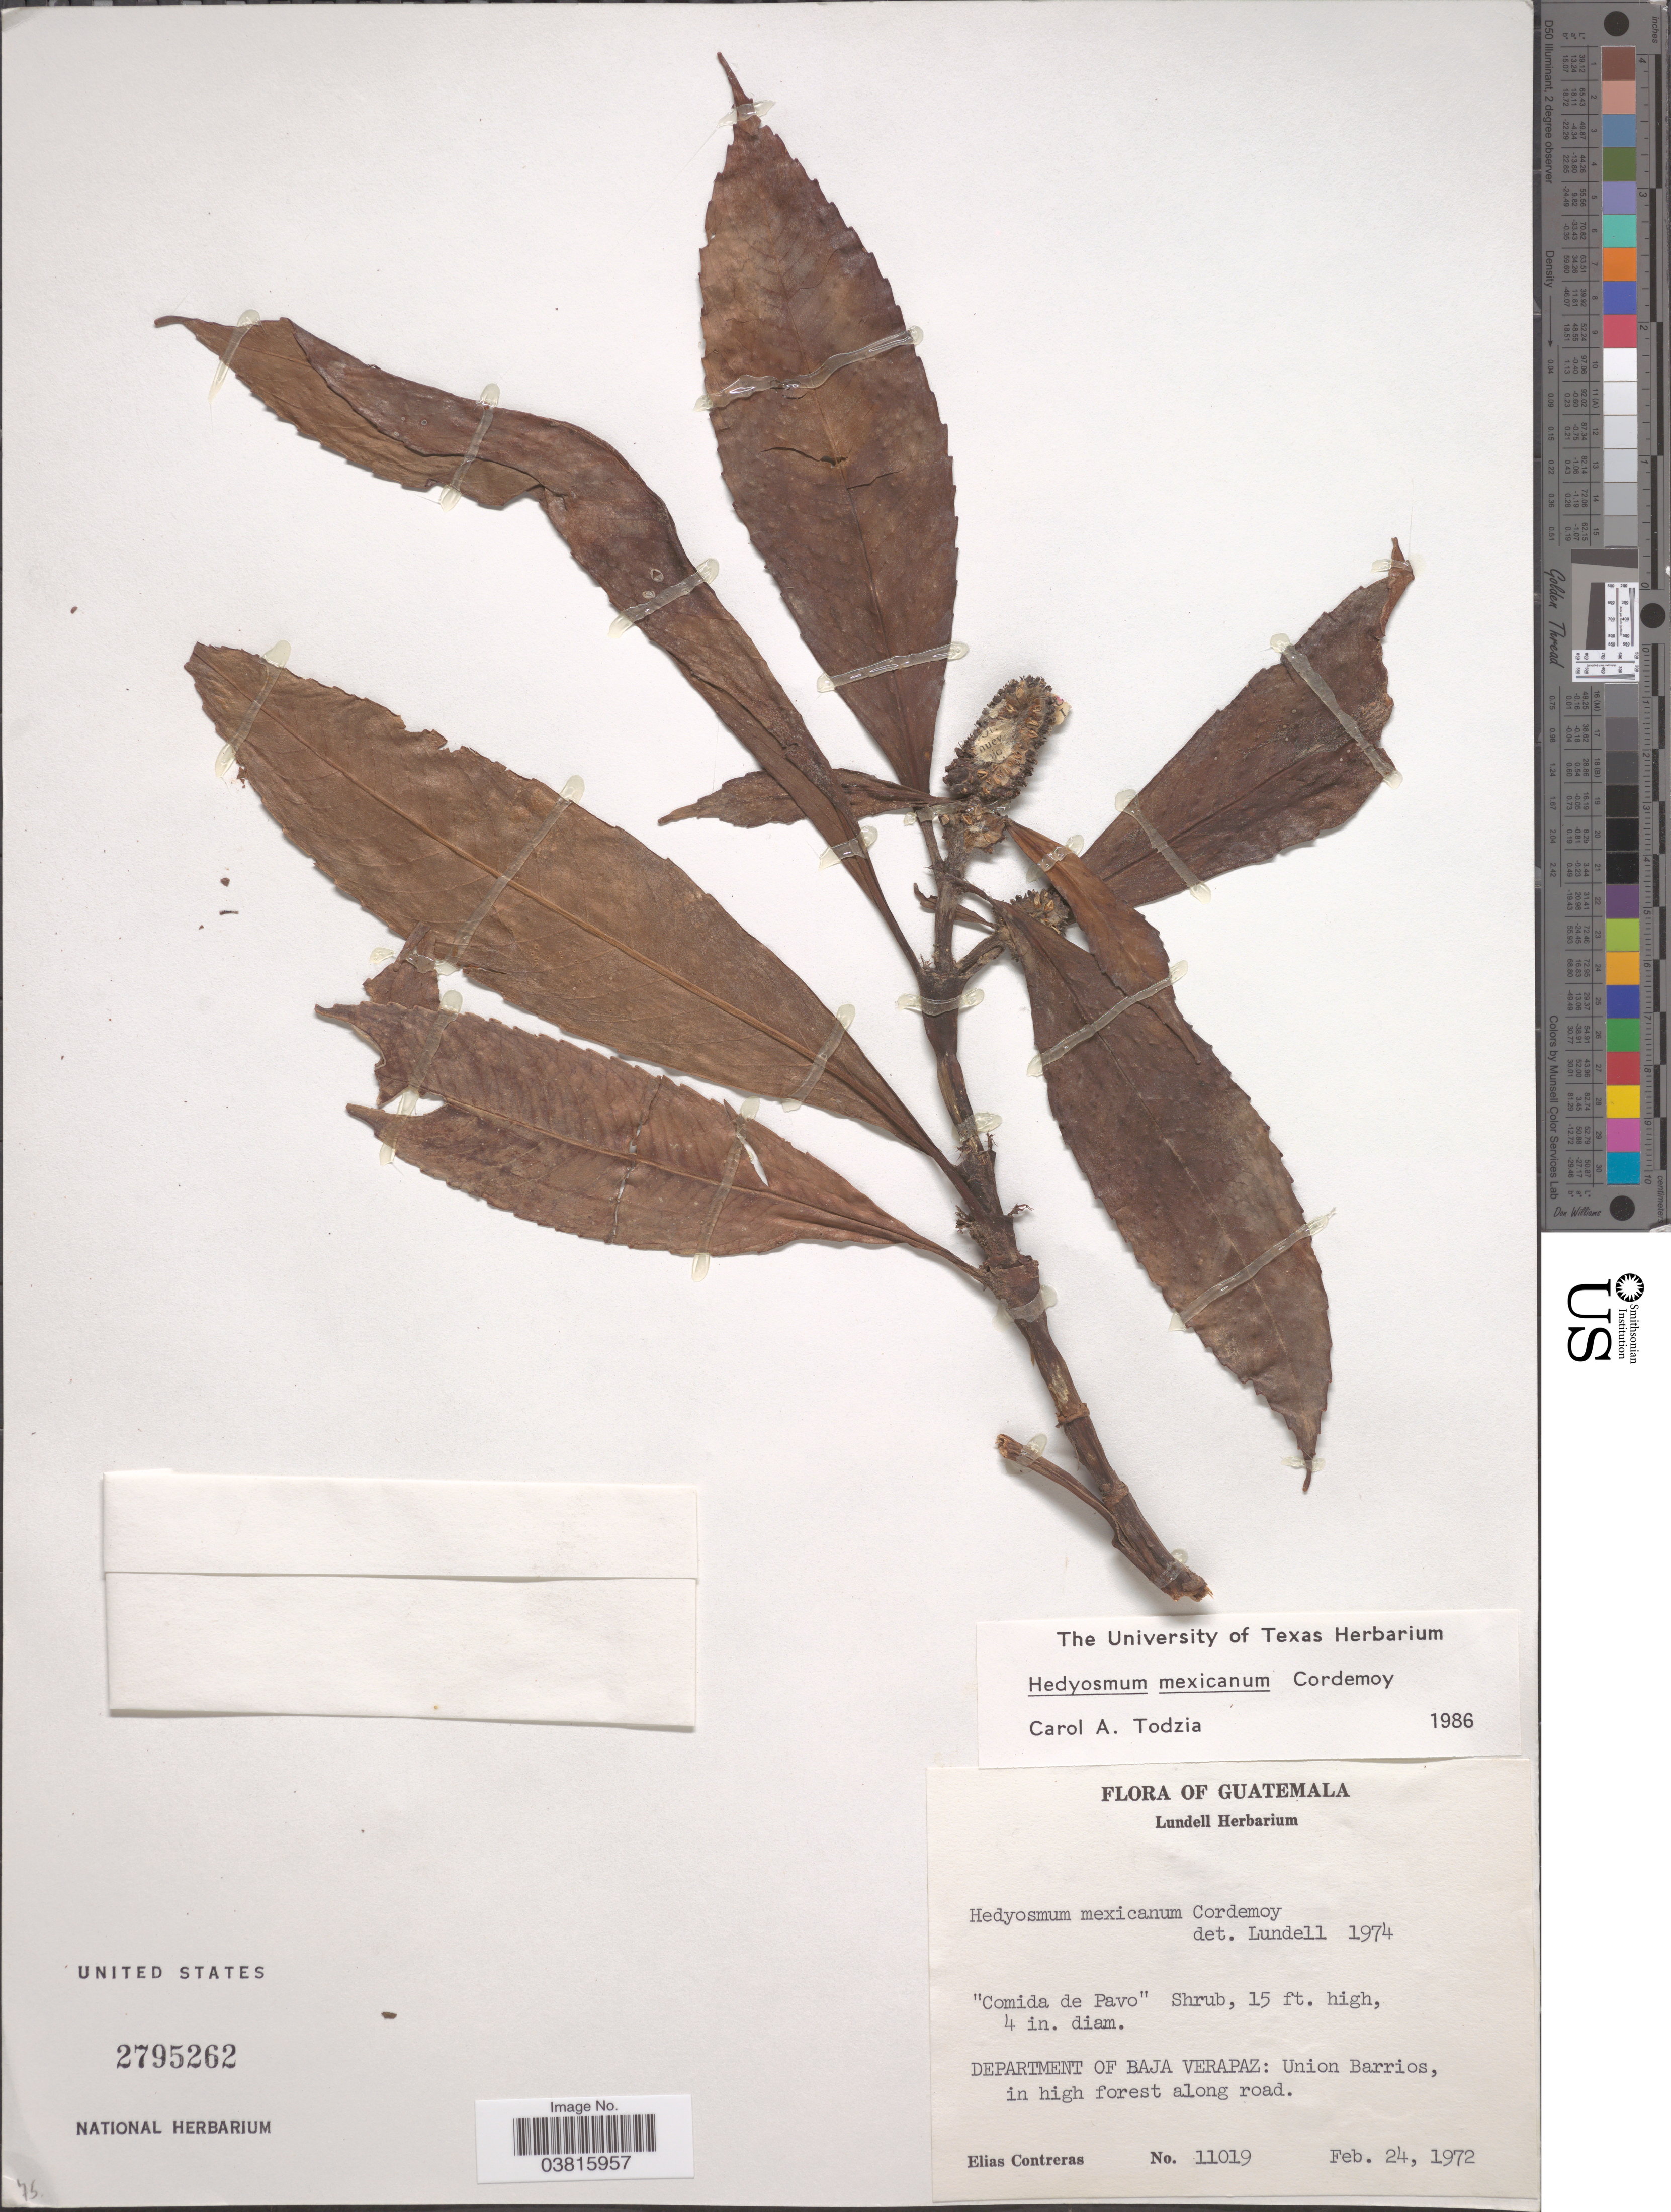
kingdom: Plantae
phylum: Tracheophyta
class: Magnoliopsida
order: Chloranthales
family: Chloranthaceae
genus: Hedyosmum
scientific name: Hedyosmum artocarpus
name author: Solms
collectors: E. Contreras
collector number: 11019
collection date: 1972-02-24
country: Guatemala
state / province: Baja Verapaz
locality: Department of Baja Verapaz: Union Barrios.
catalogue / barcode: US 2795262